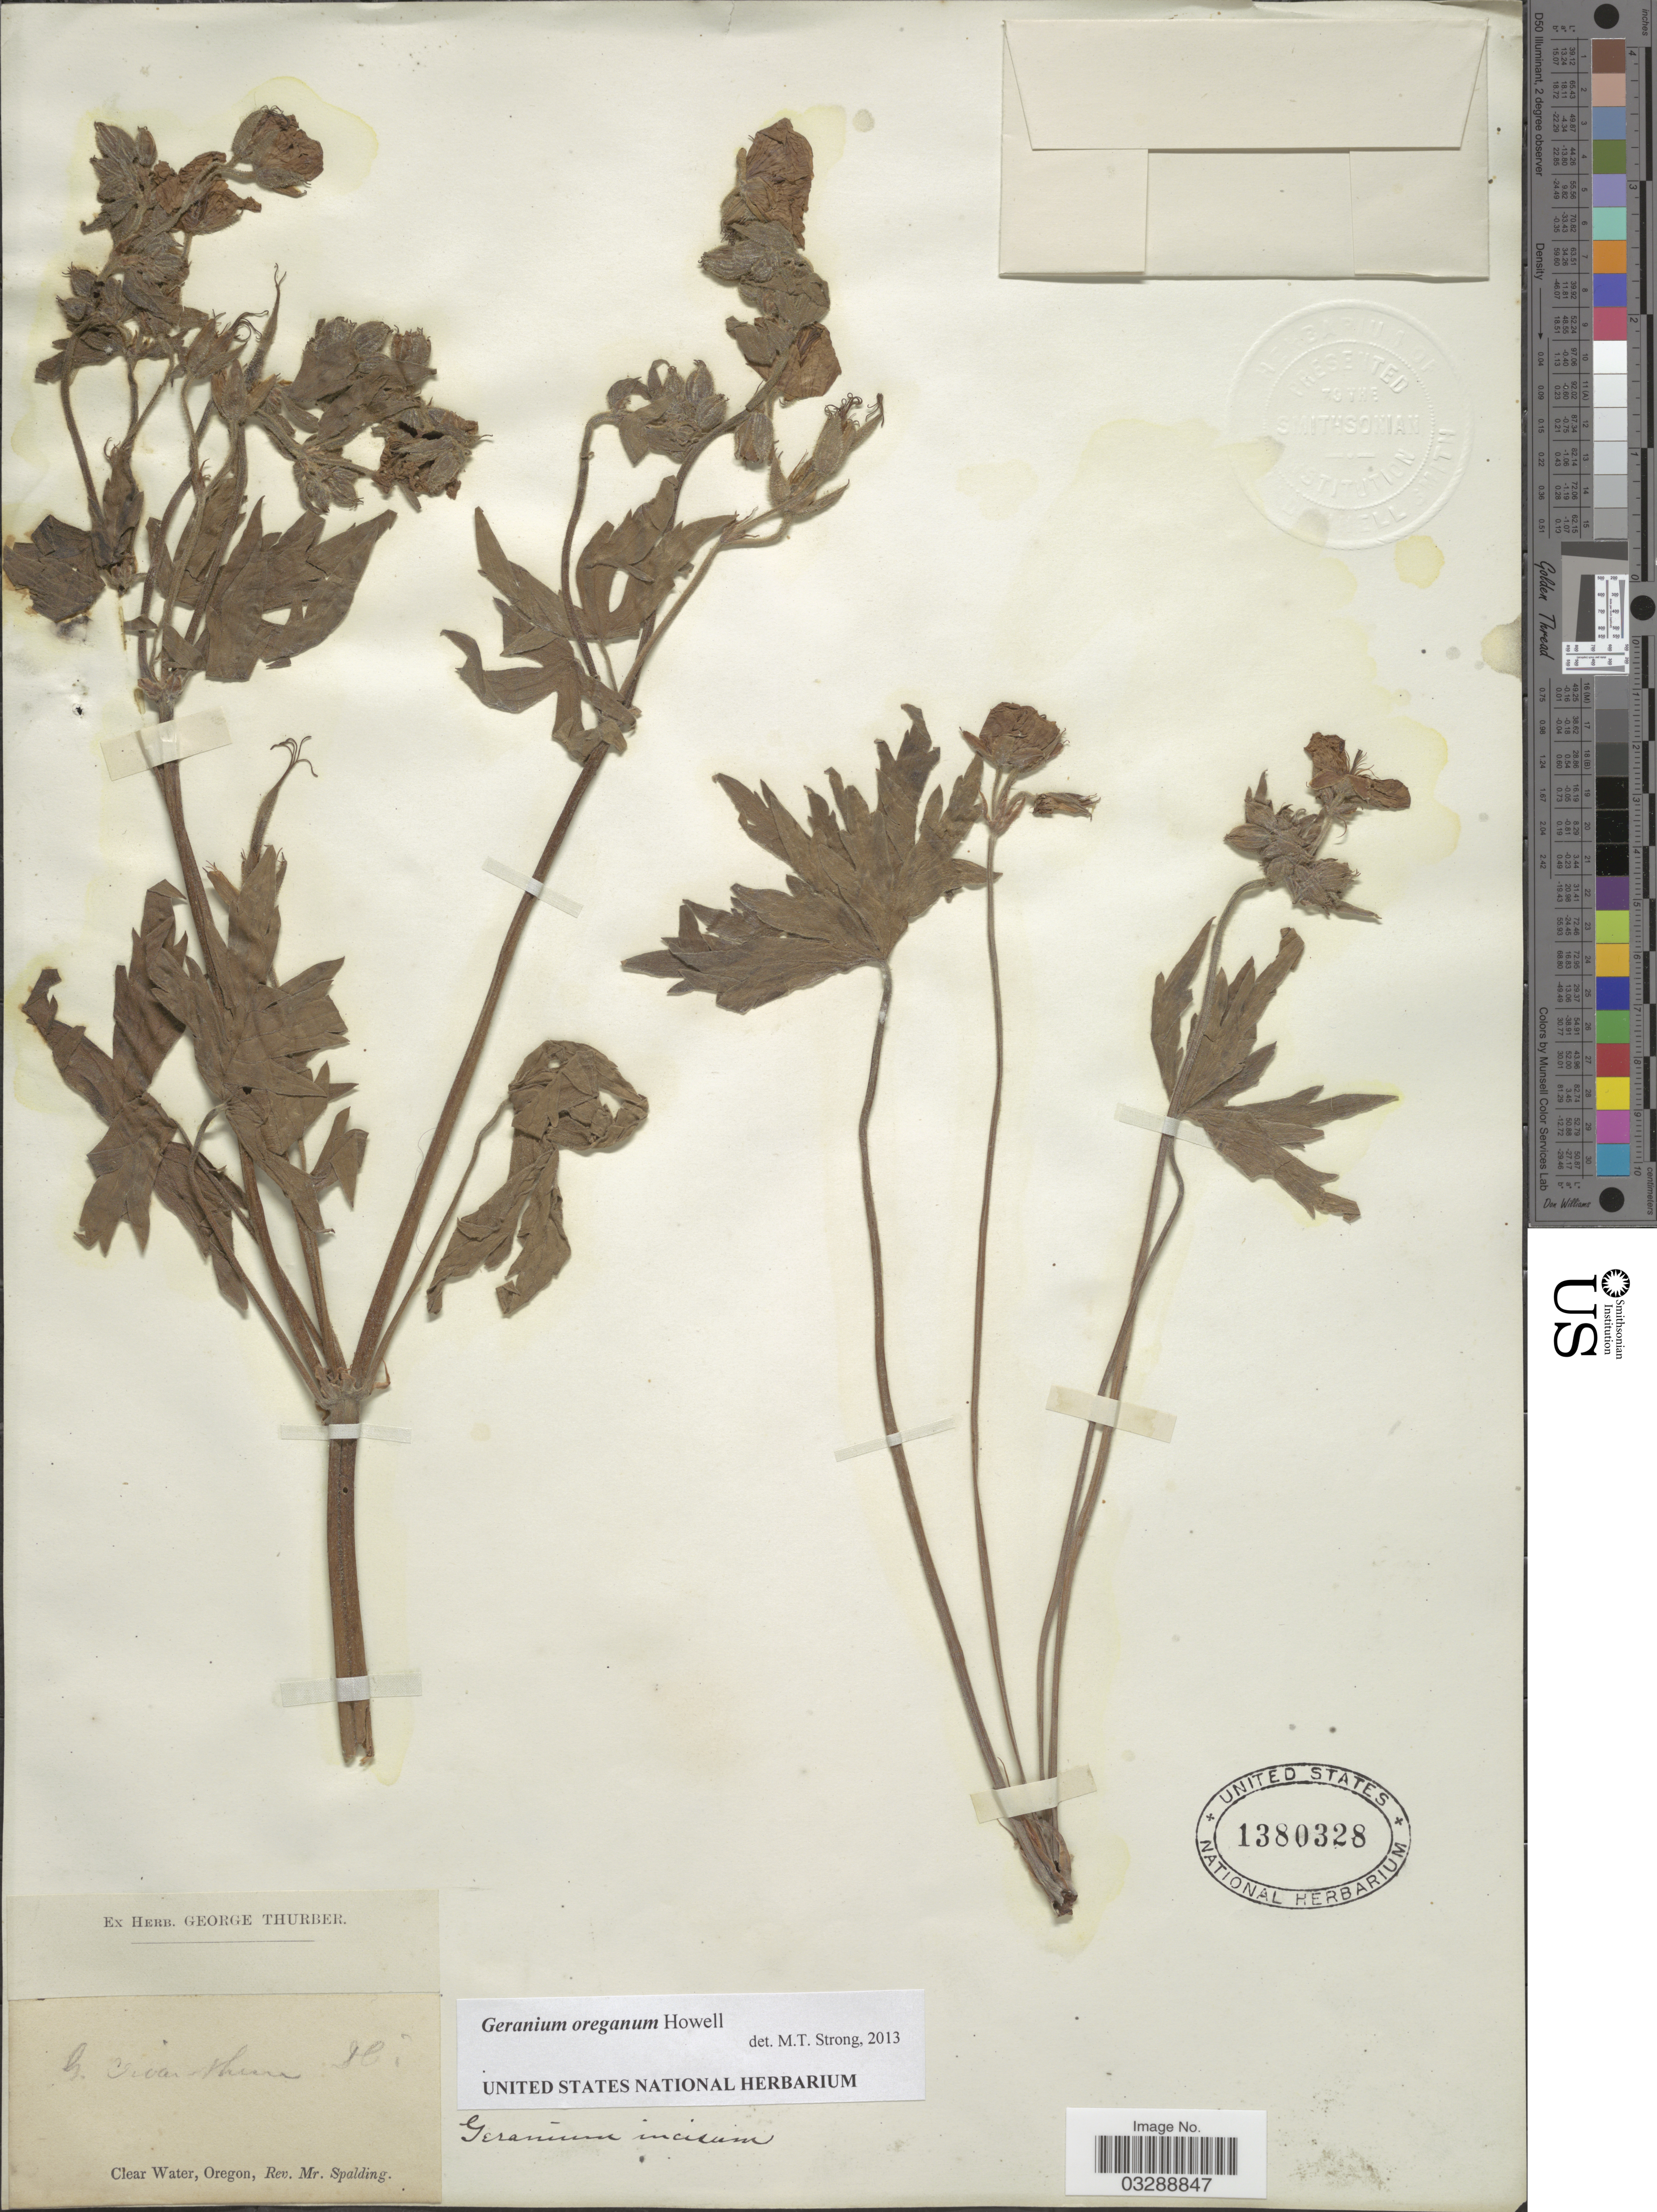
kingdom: Plantae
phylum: Tracheophyta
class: Magnoliopsida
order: Geraniales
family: Geraniaceae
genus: Geranium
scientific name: Geranium oreganum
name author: Howell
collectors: Spalding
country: United States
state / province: Oregon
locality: Clear Water.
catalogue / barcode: US 1380328